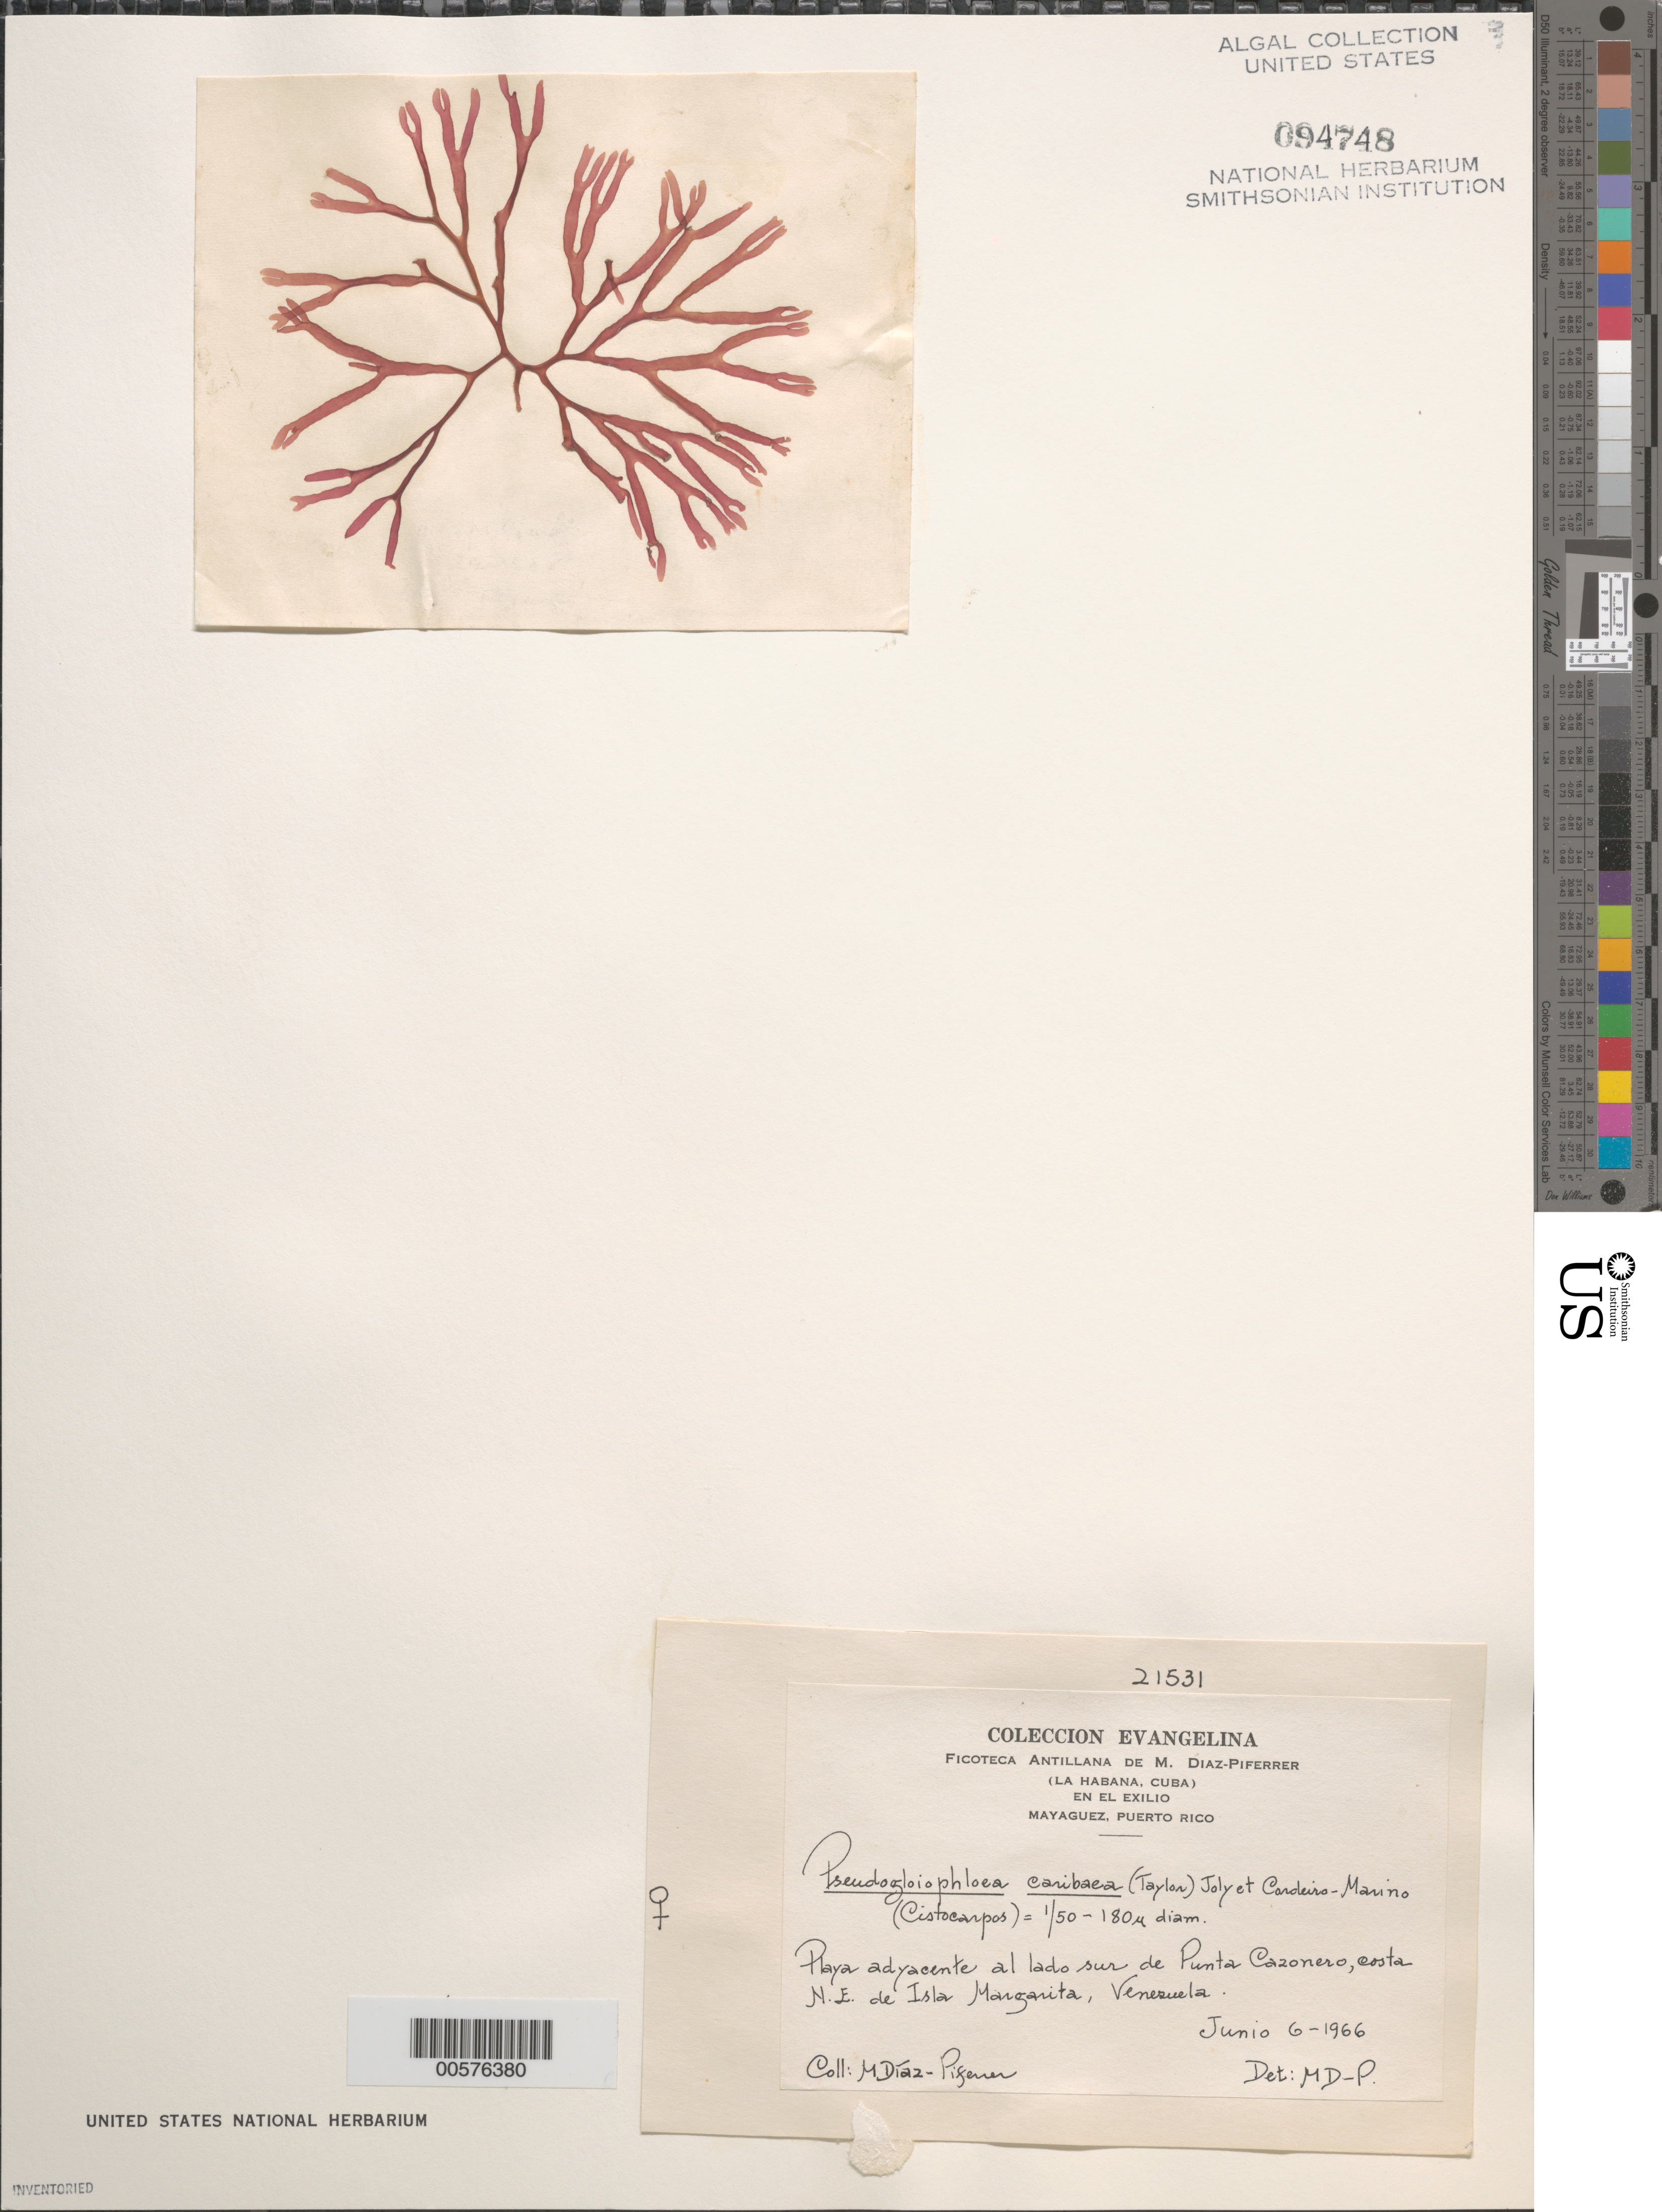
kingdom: Plantae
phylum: Rhodophyta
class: Florideophyceae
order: Nemaliales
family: Scinaiaceae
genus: Scinaia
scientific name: Scinaia caribaea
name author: (W.R. Taylor) Huisman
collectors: M. Diaz-Piferrer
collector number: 21531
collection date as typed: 06 Jun 1966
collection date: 1966-06-06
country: Venezuela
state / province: Nueva Esparta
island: Margarita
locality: Near Punta Cazonero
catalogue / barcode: US 94748